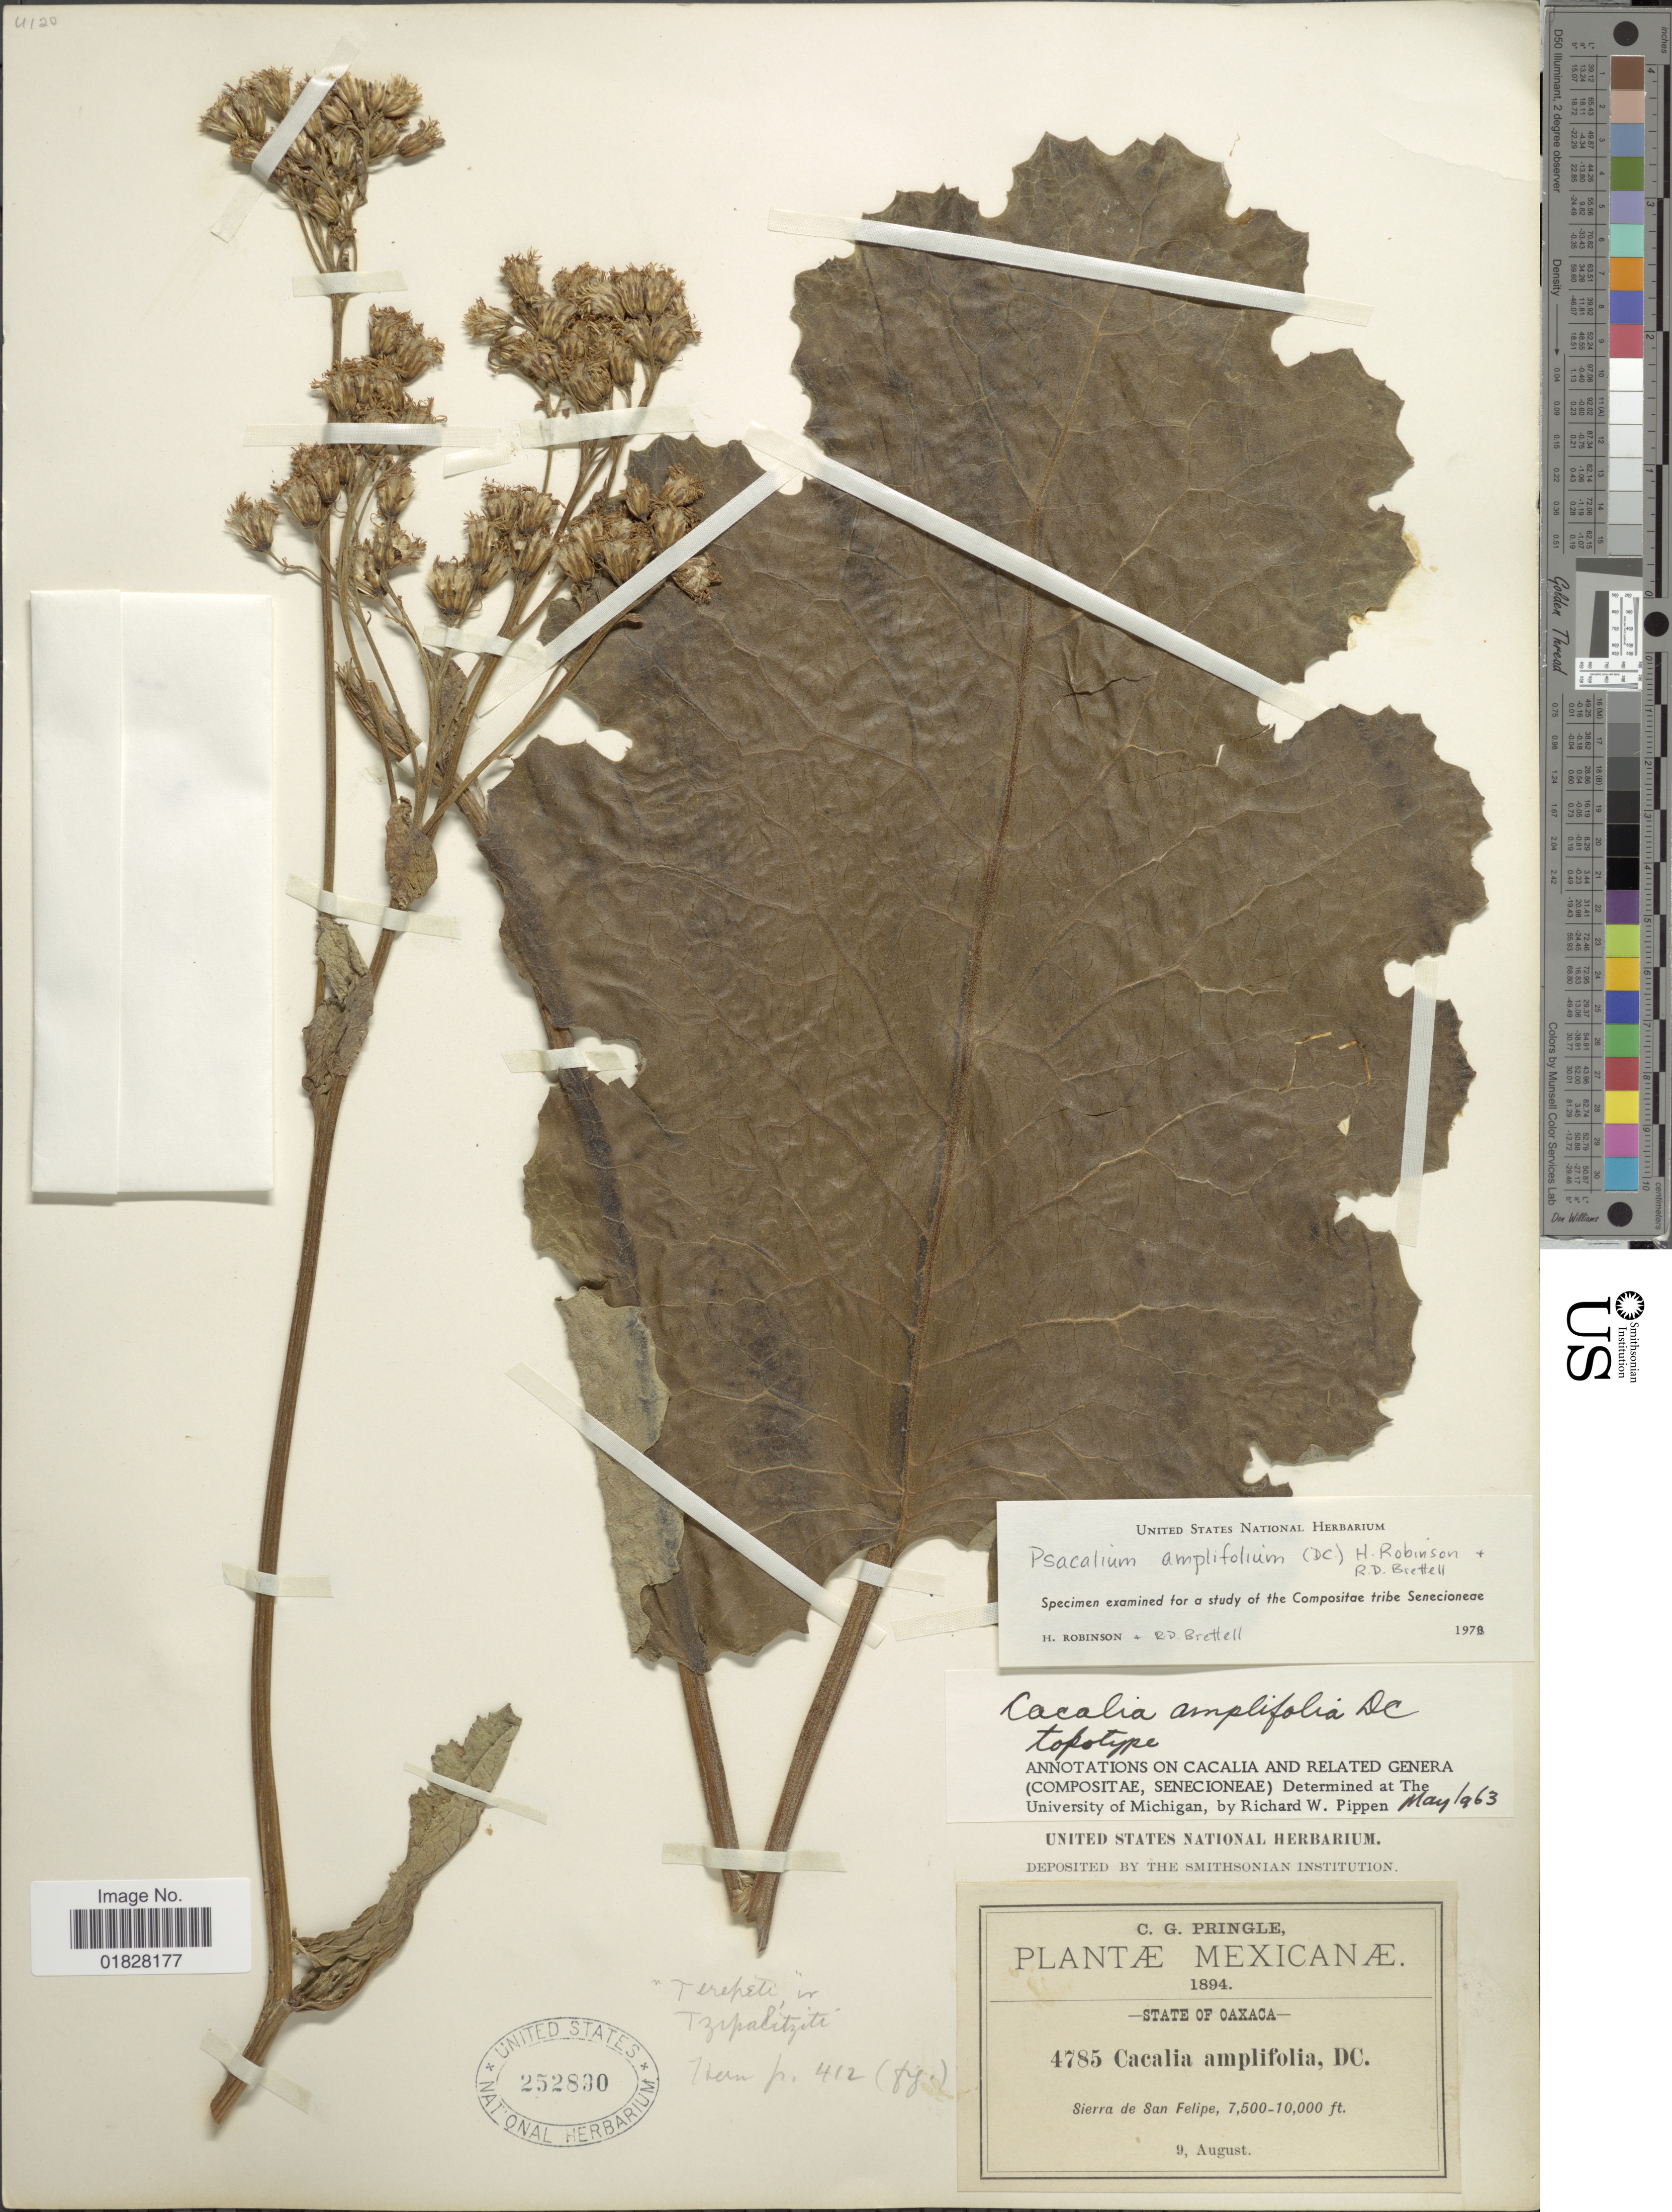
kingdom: Plantae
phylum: Tracheophyta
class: Magnoliopsida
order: Asterales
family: Asteraceae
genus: Psacalium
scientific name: Psacalium amplifolium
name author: (DC.) H. Rob. & Brettell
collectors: C. G. Pringle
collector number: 4785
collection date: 1894-08-09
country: Mexico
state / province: Oaxaca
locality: State of Oaxaca. Sierra de San Felipe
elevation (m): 2286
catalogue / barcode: US 252890